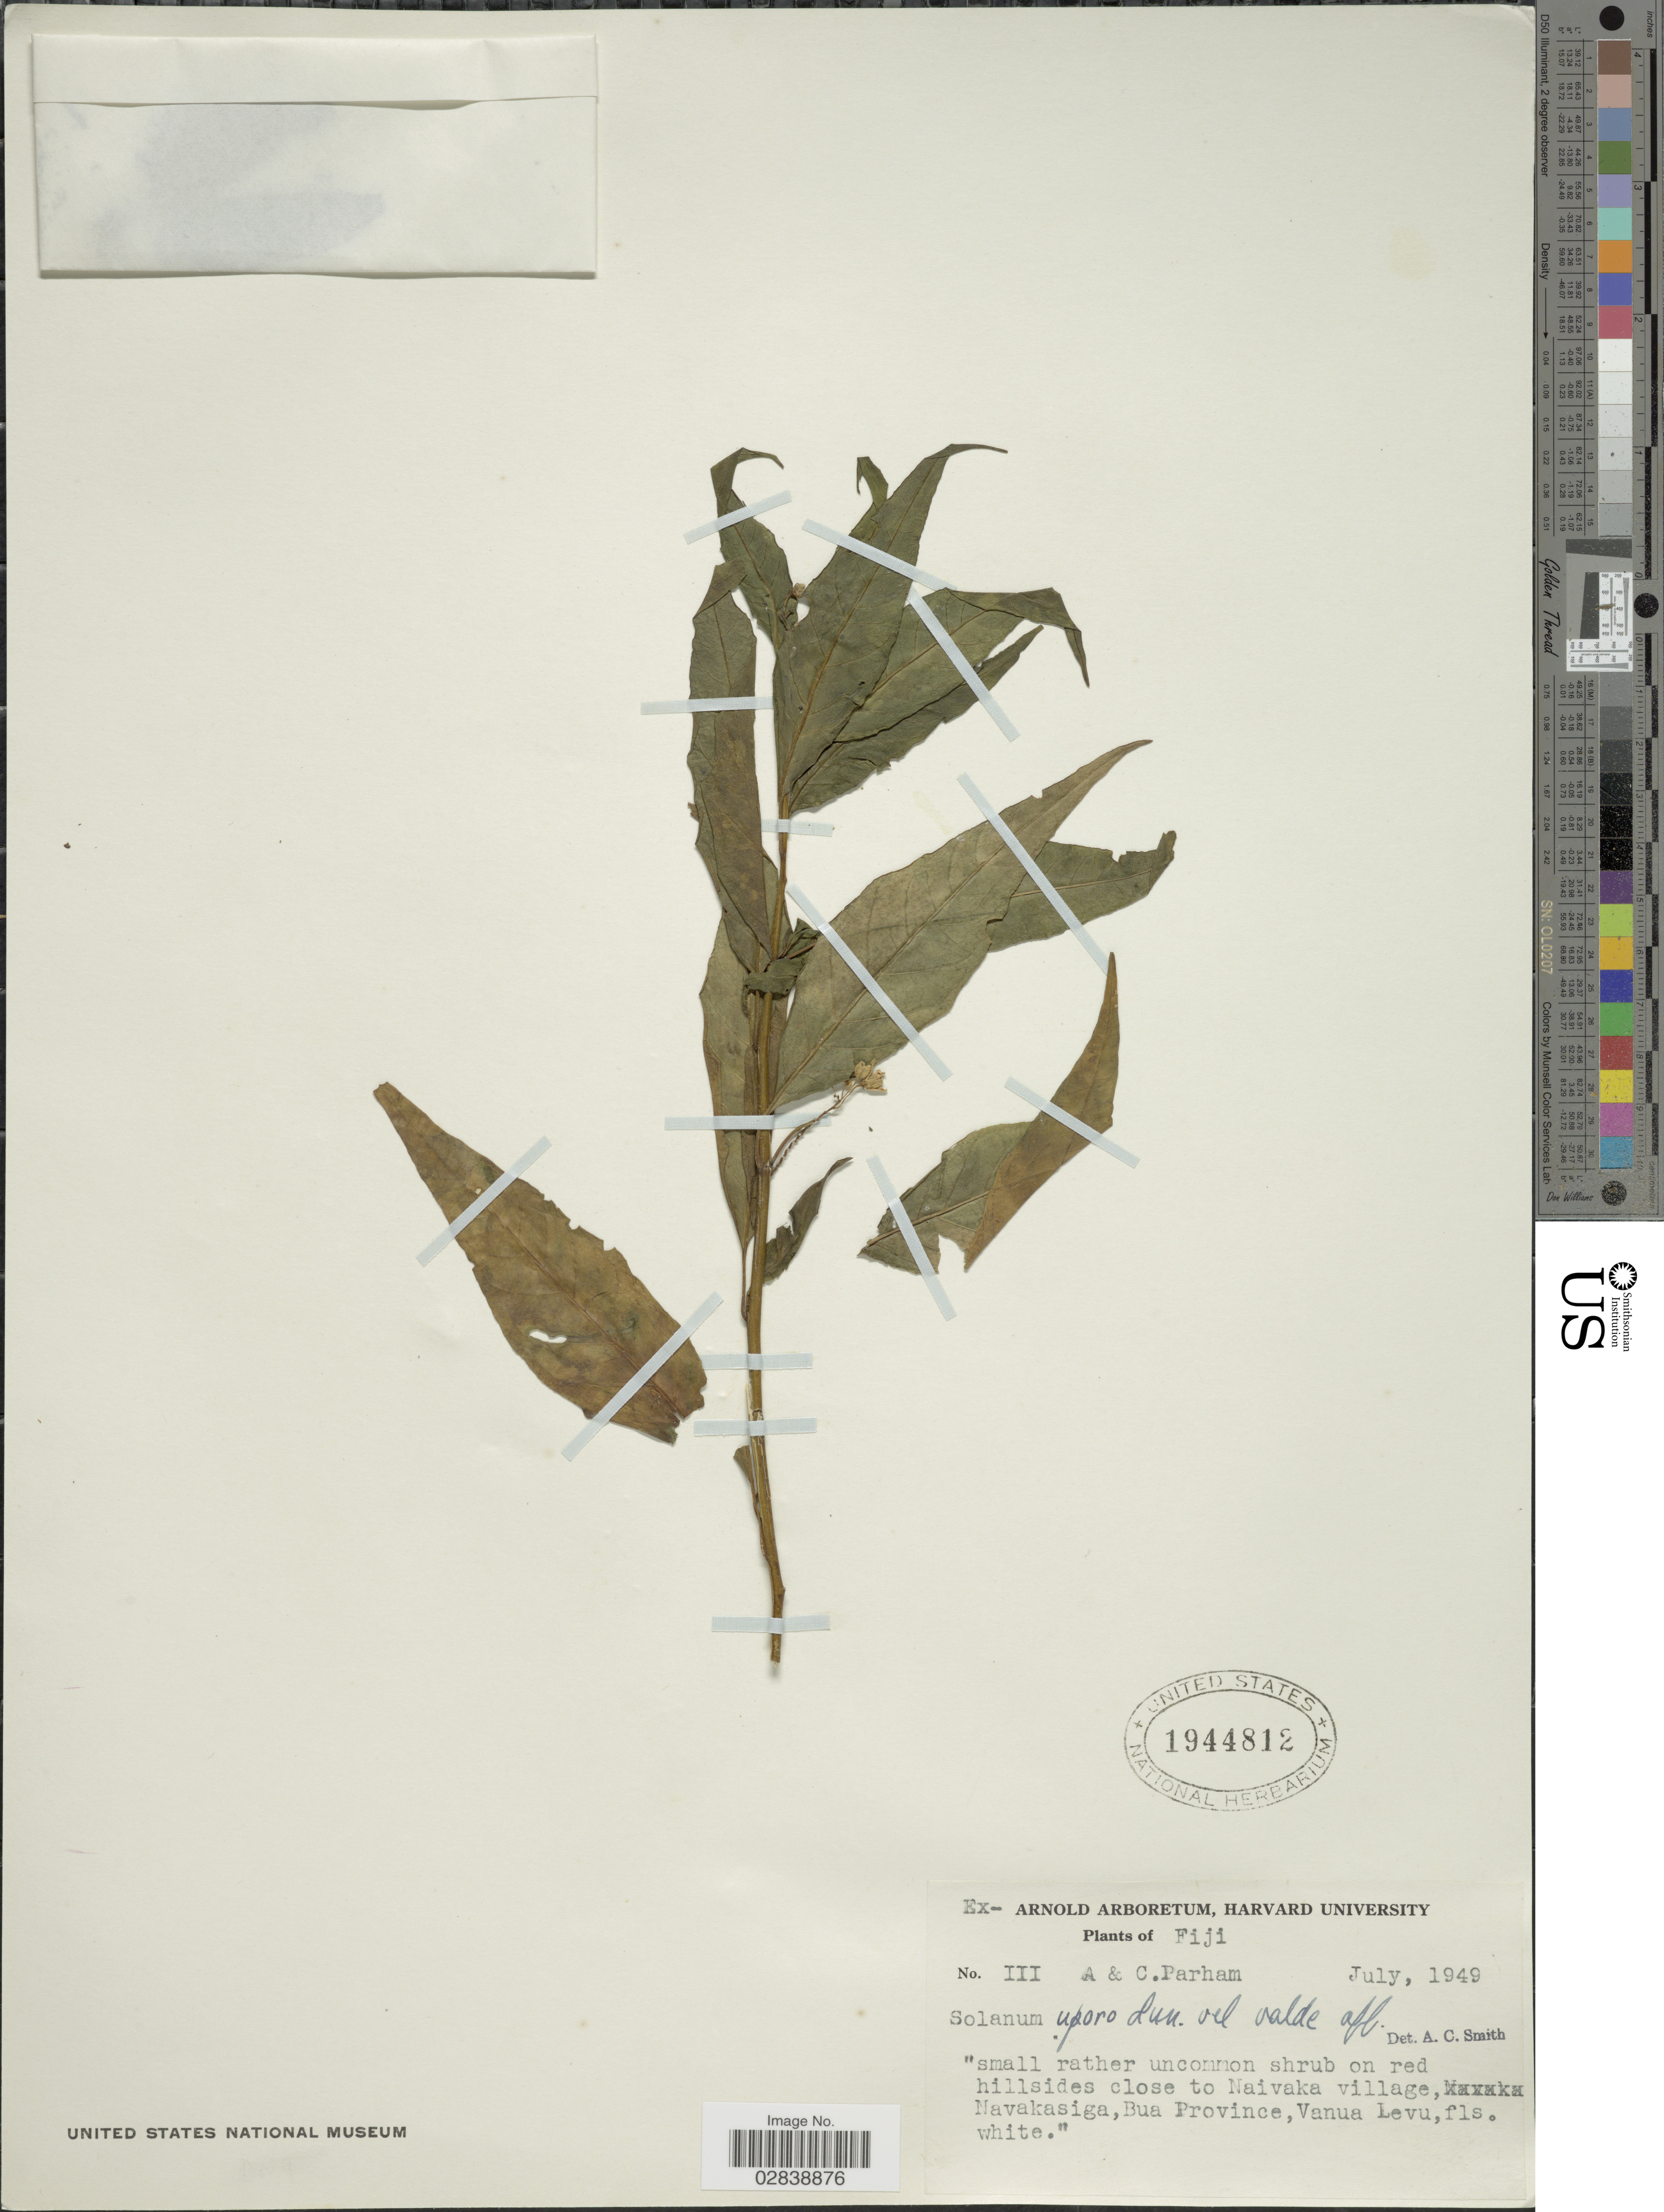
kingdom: Plantae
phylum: Tracheophyta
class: Magnoliopsida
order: Solanales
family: Solanaceae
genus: Solanum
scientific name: Solanum viride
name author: R. Br.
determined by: Wagner, W. L., (BOT), Smithsonian Institution - National Museum of Natural History (UNITED STATES)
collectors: A. Parham & C. Parham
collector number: III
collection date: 1949-07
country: Fiji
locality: Small rather uncommon shrub on red hillsides close to Naivaka village, Navakasiga, Bua Province, Vanua Levu.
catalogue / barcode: US 1944812